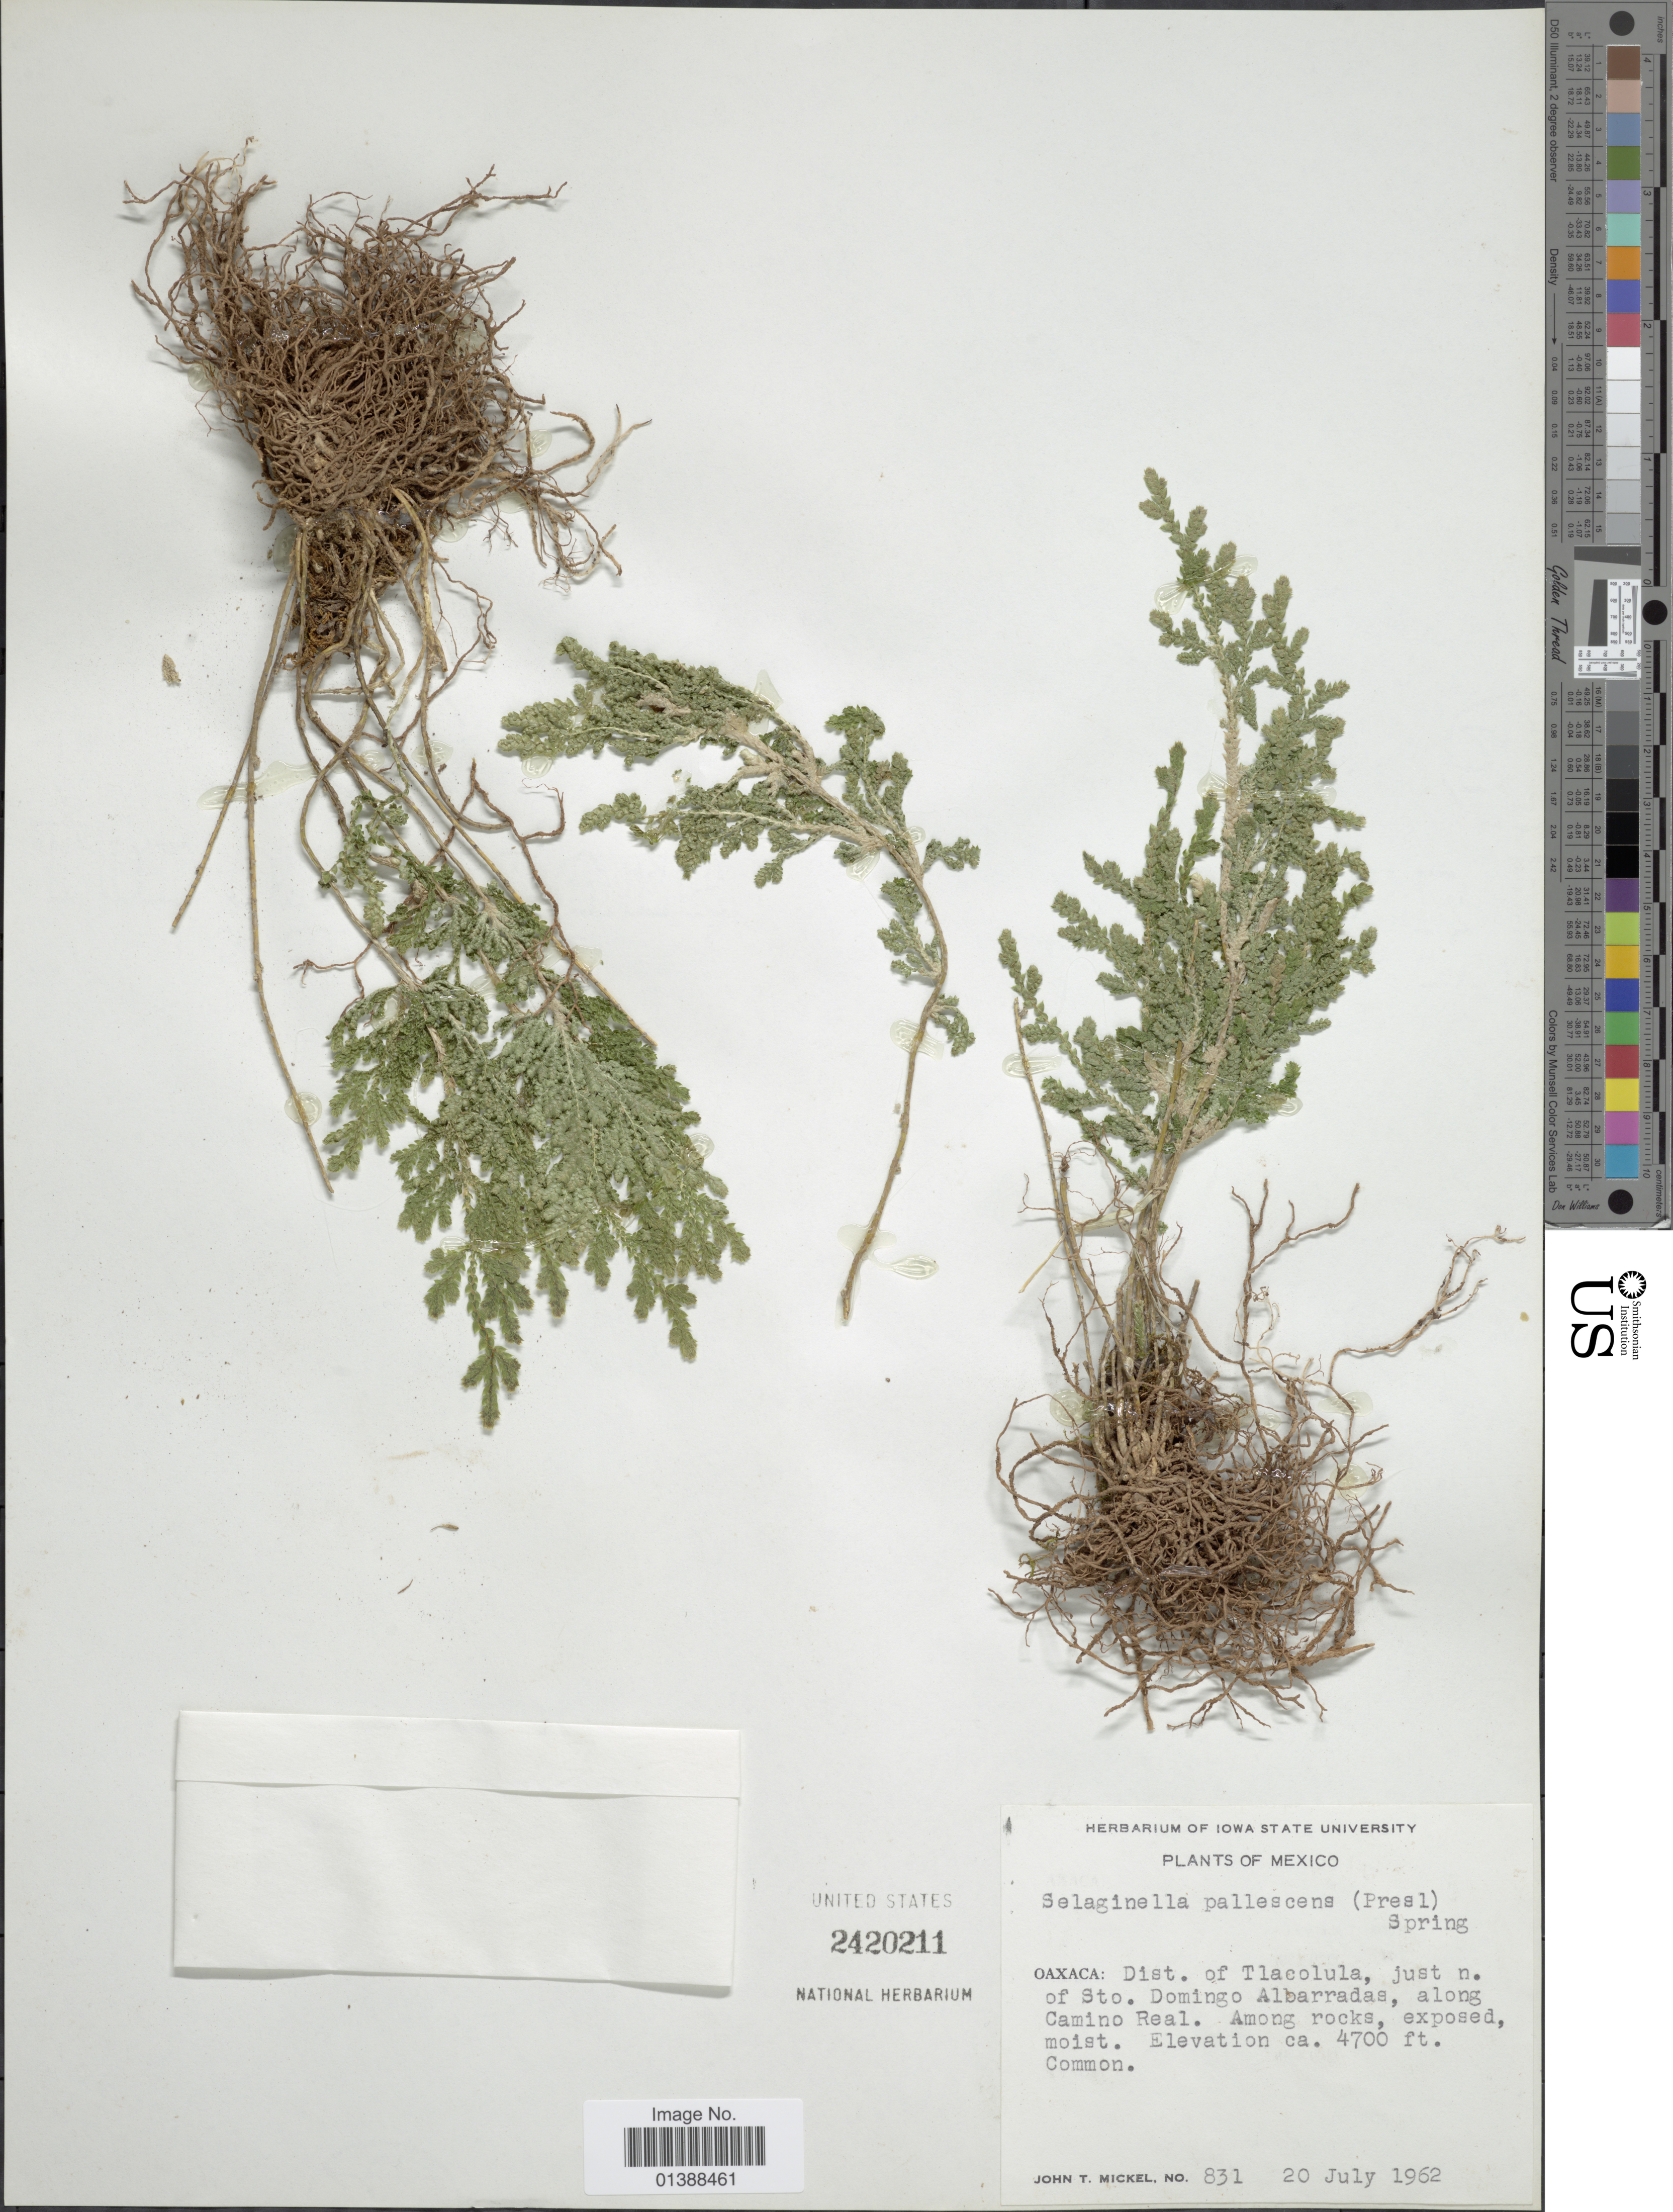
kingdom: Plantae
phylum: Tracheophyta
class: Lycopodiopsida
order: Selaginellales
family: Selaginellaceae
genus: Selaginella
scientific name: Selaginella pallescens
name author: (C. Presl) Spring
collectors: J. T. Mickel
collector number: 831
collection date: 1962-07-20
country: Mexico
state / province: Oaxaca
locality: Dist of Tlacolula, just n. of Sto Domingo Albarradas, along Camino Real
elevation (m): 1433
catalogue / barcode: US 2420211